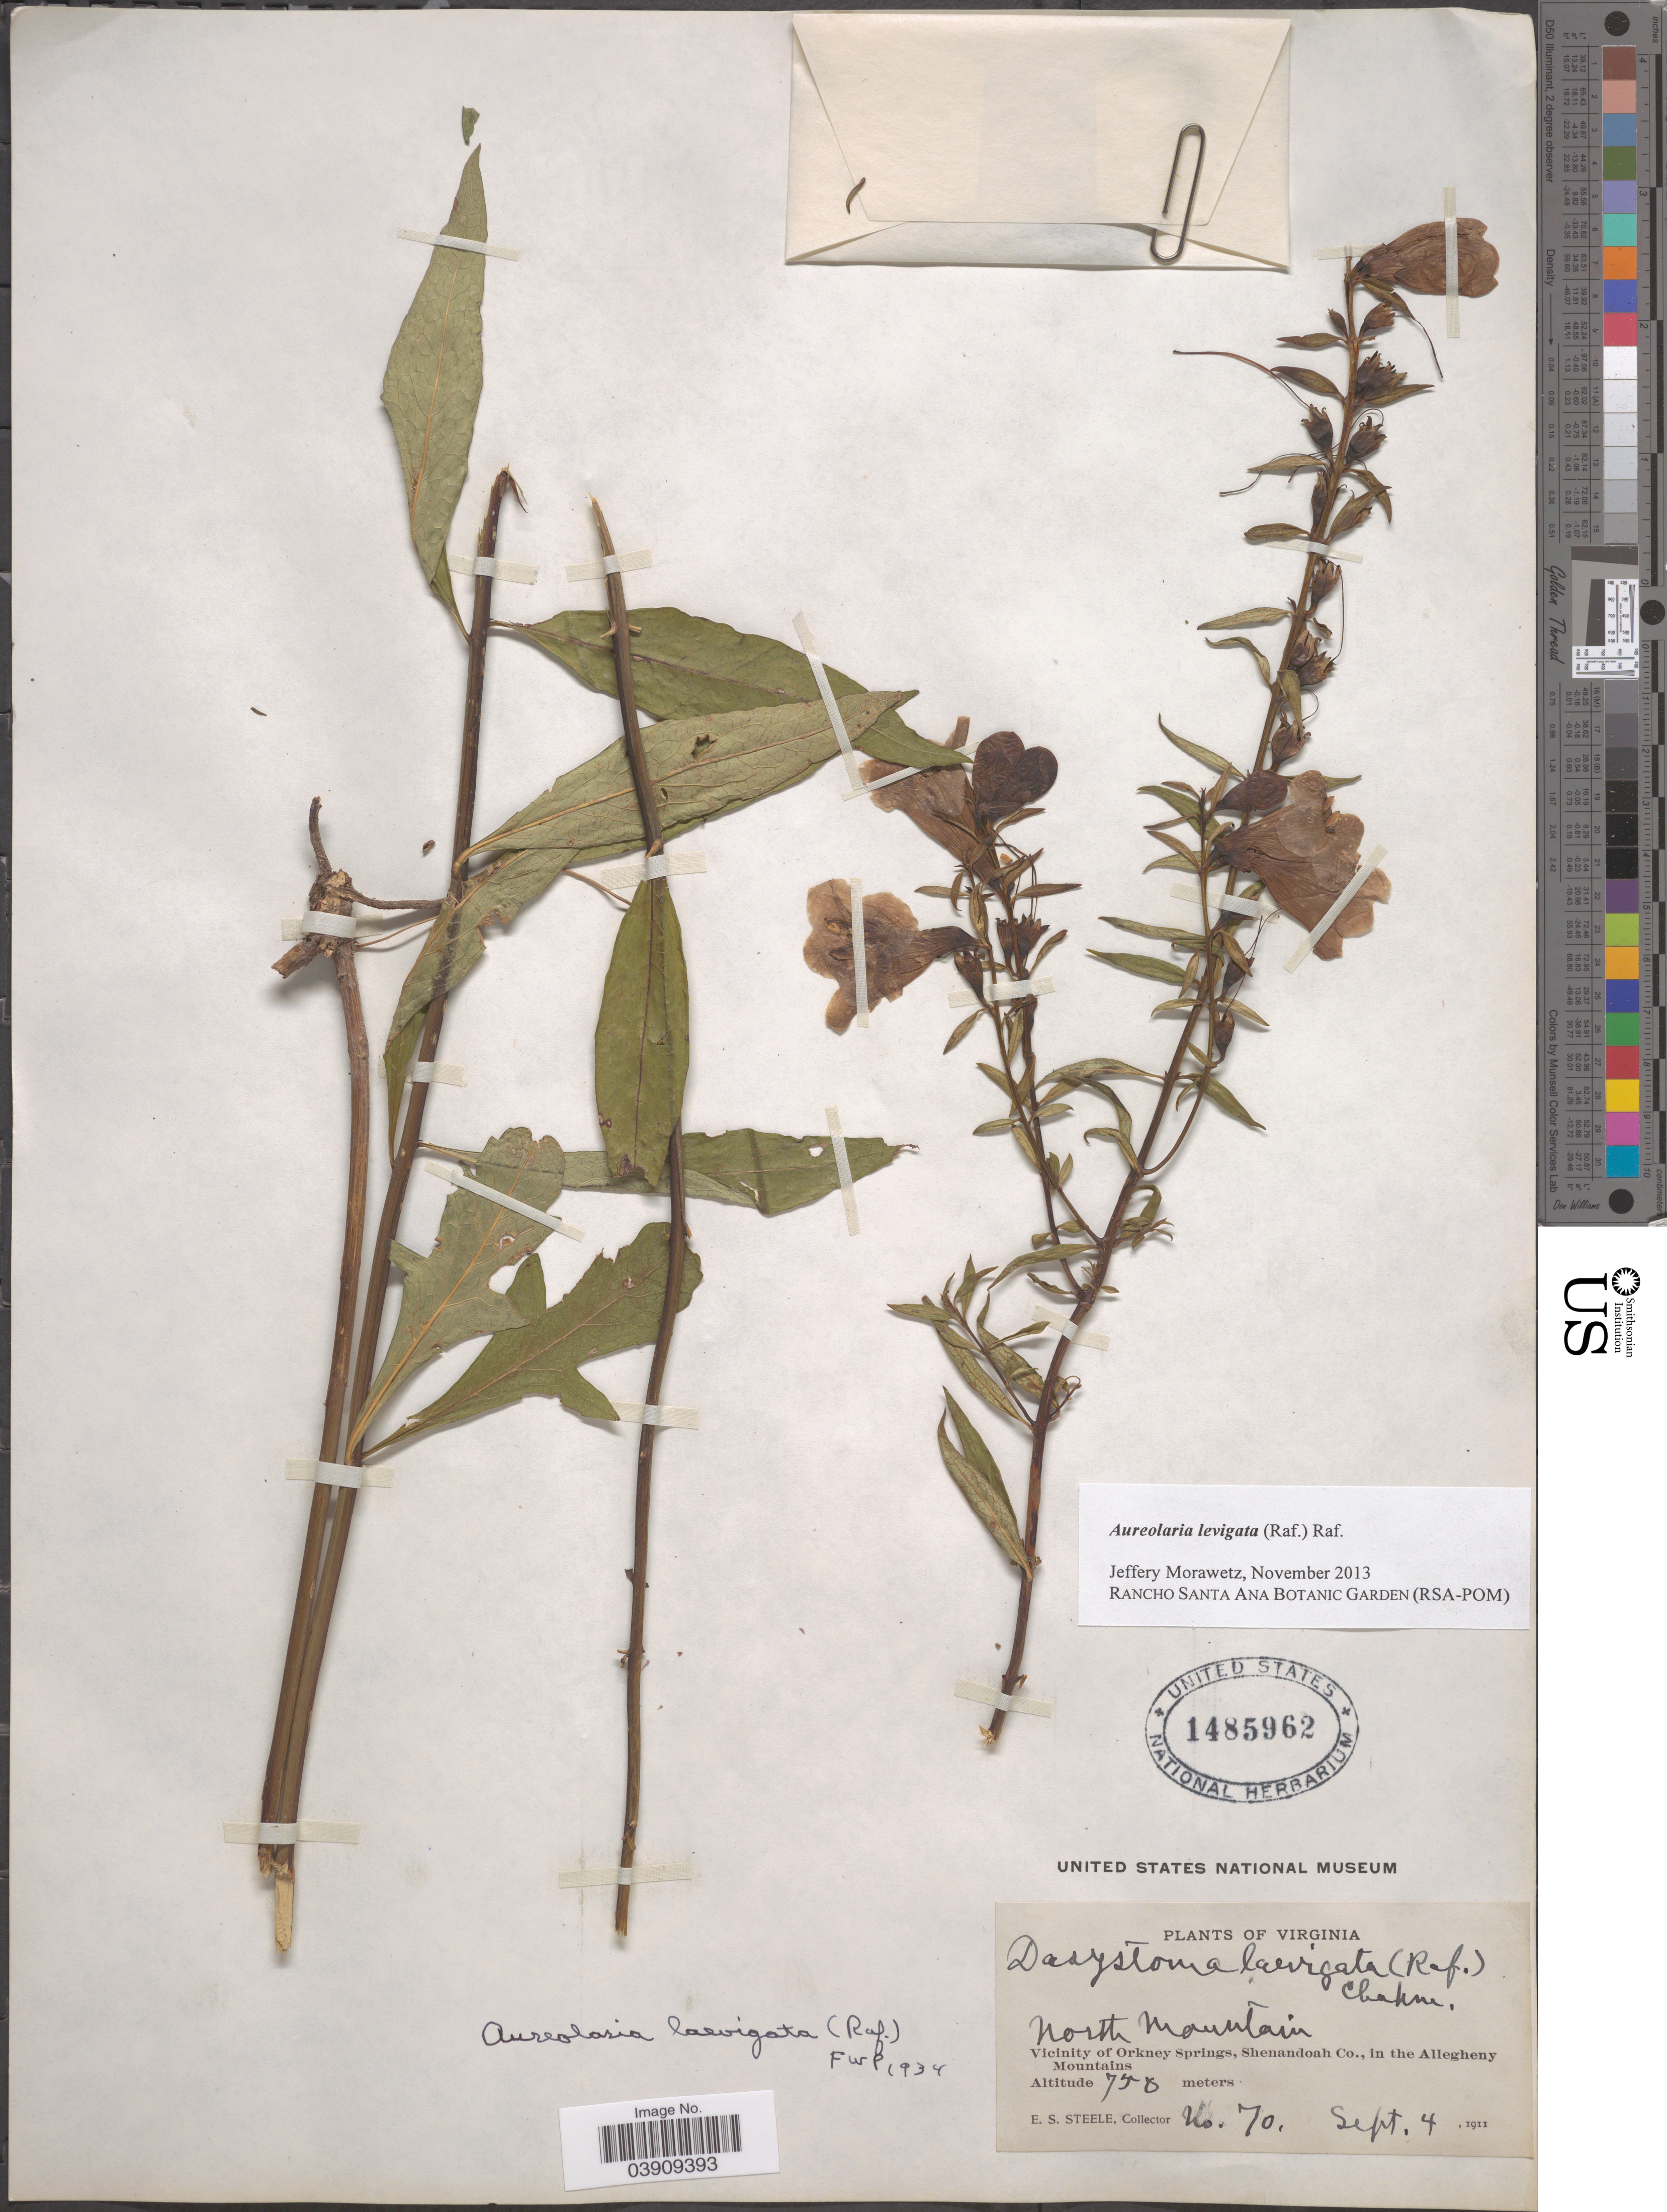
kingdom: Plantae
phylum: Tracheophyta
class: Magnoliopsida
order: Lamiales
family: Orobanchaceae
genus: Aureolaria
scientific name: Aureolaria laevigata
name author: (Raf.) Raf.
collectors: E. Steele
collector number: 70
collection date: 1911-09-04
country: United States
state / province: Virginia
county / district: Shenandoah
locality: North Mountain. Vicinity of Orkney Springs, Shenandoah Co., in the Allegheny Mountains.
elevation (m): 750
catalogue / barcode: US 1485962